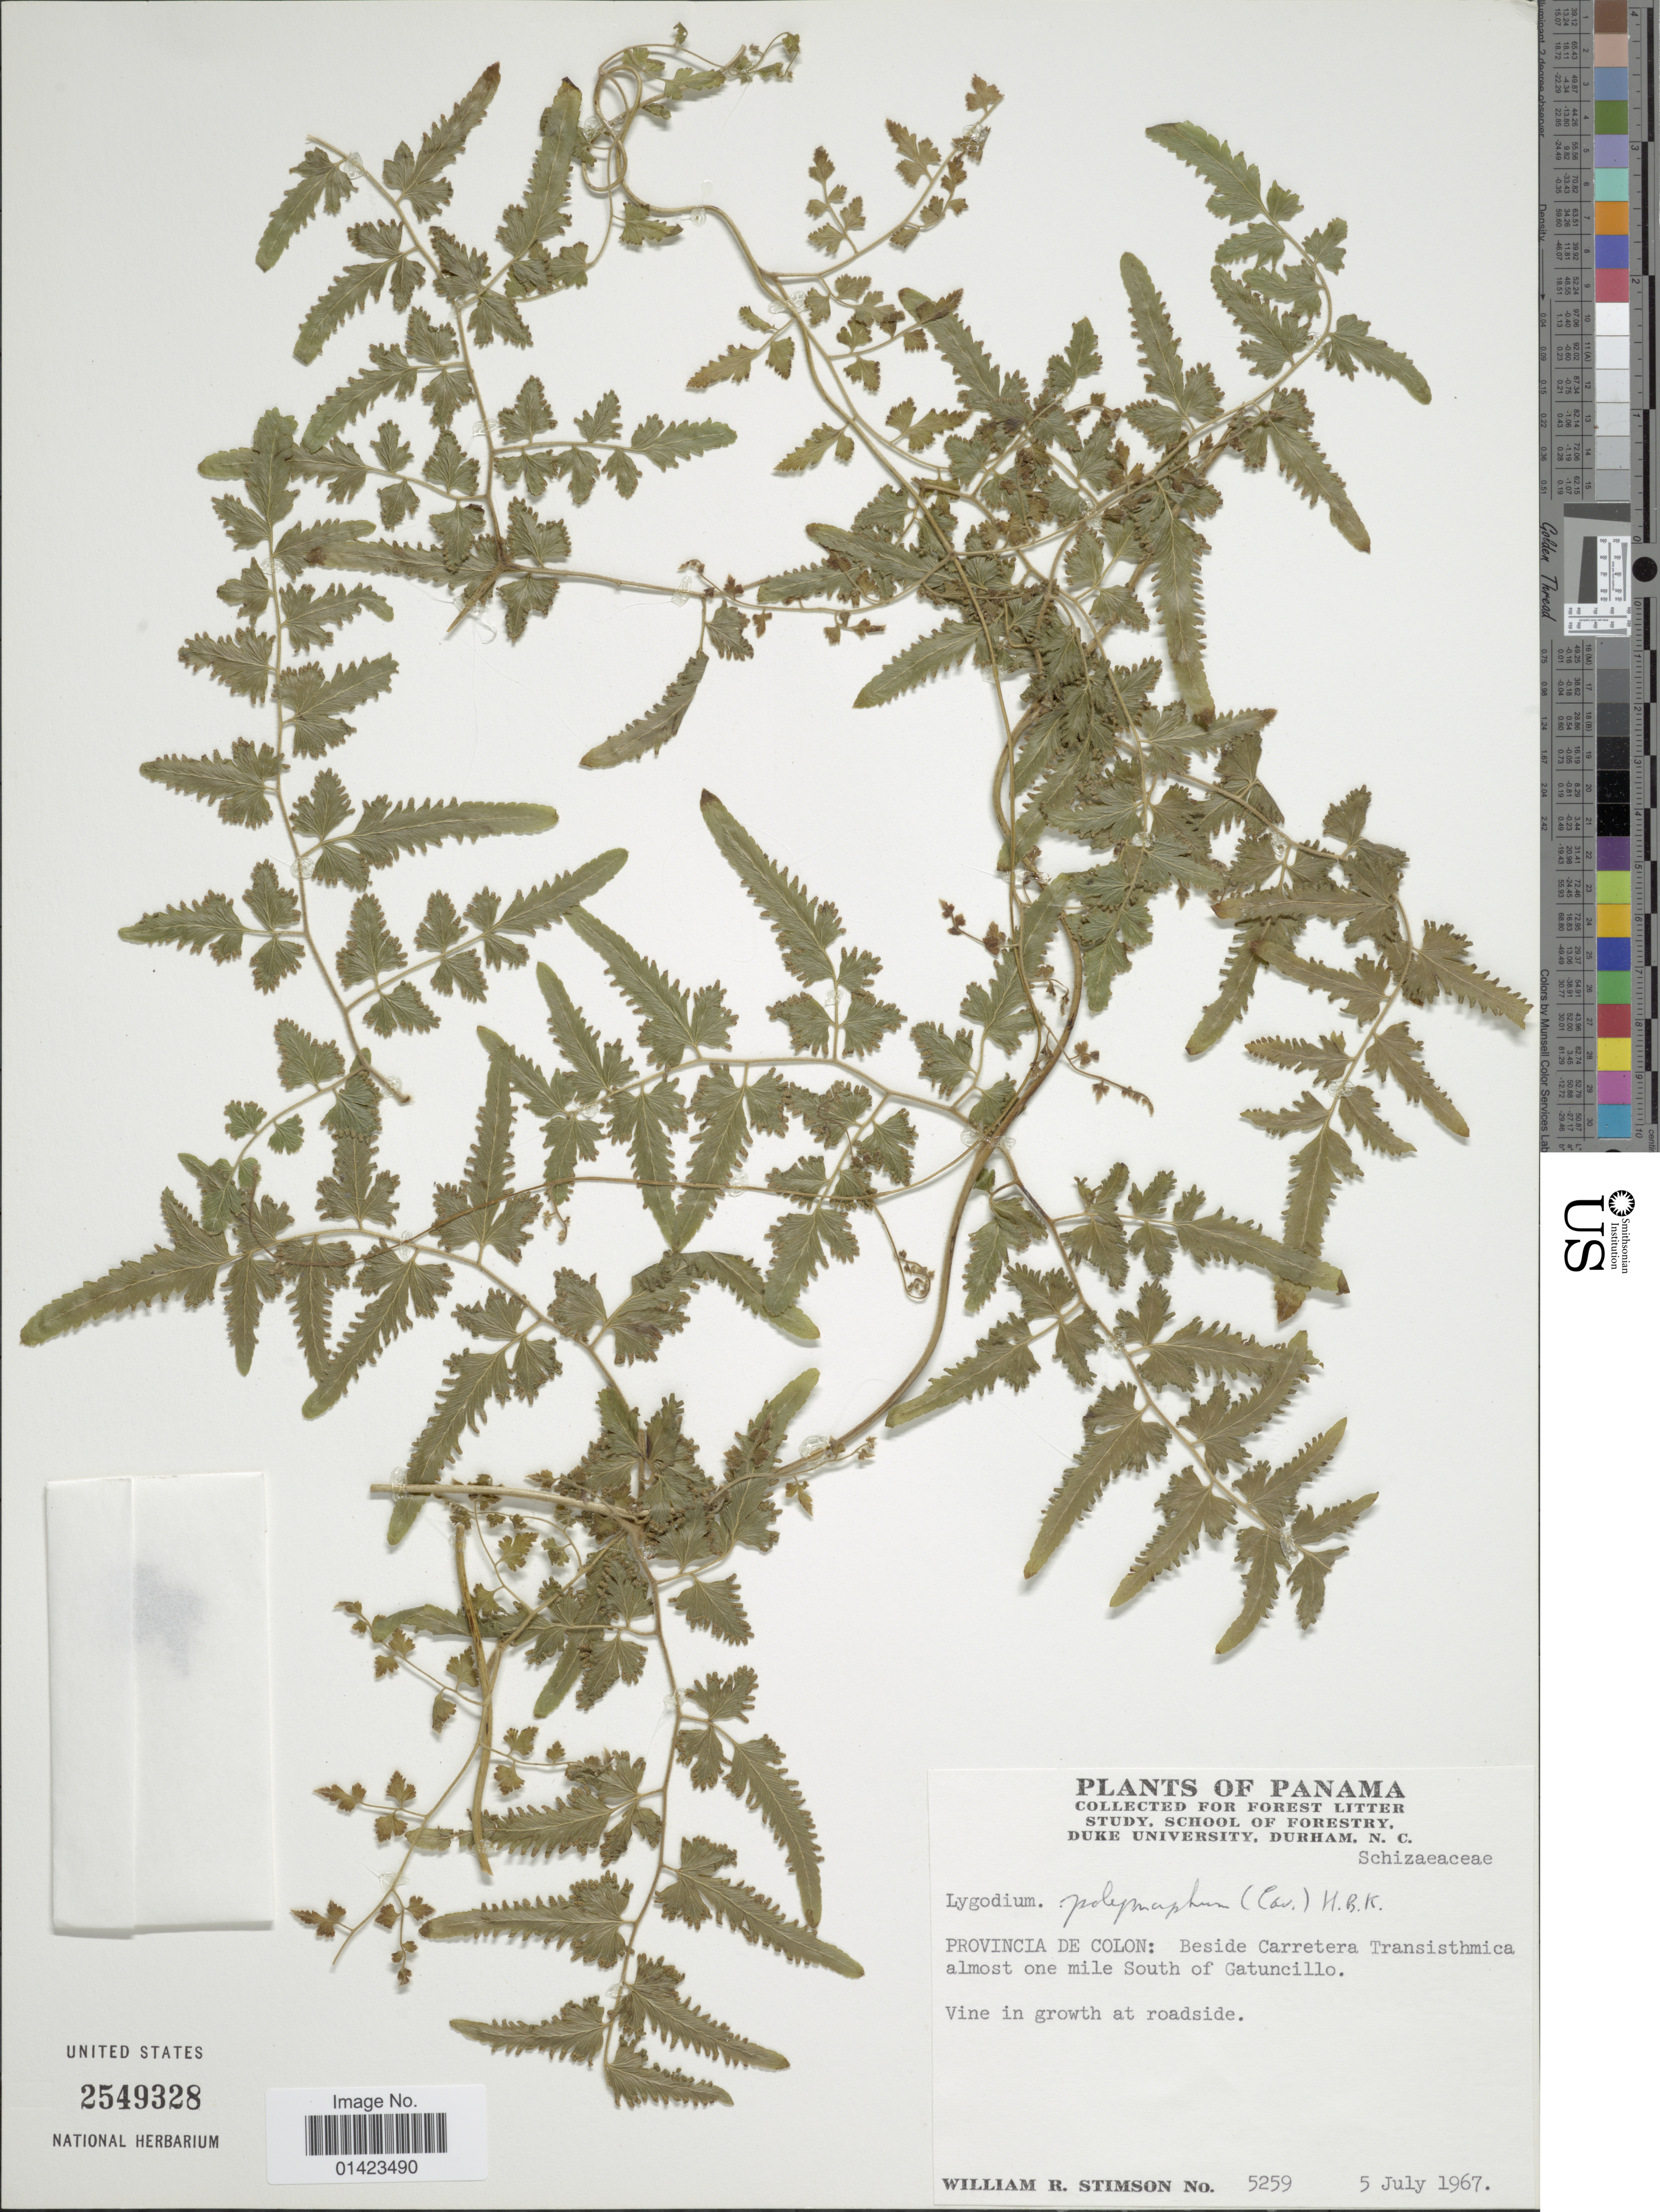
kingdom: Plantae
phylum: Tracheophyta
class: Polypodiopsida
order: Schizaeales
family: Lygodiaceae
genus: Lygodium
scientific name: Lygodium venustum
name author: Sw.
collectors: W. R. Stimson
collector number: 5259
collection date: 1967-07-05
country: Panama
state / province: Colón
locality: Provincia de Colon: beside Carretera Transisthmica almost one mile South of Gatuncillo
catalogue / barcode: US 2549328